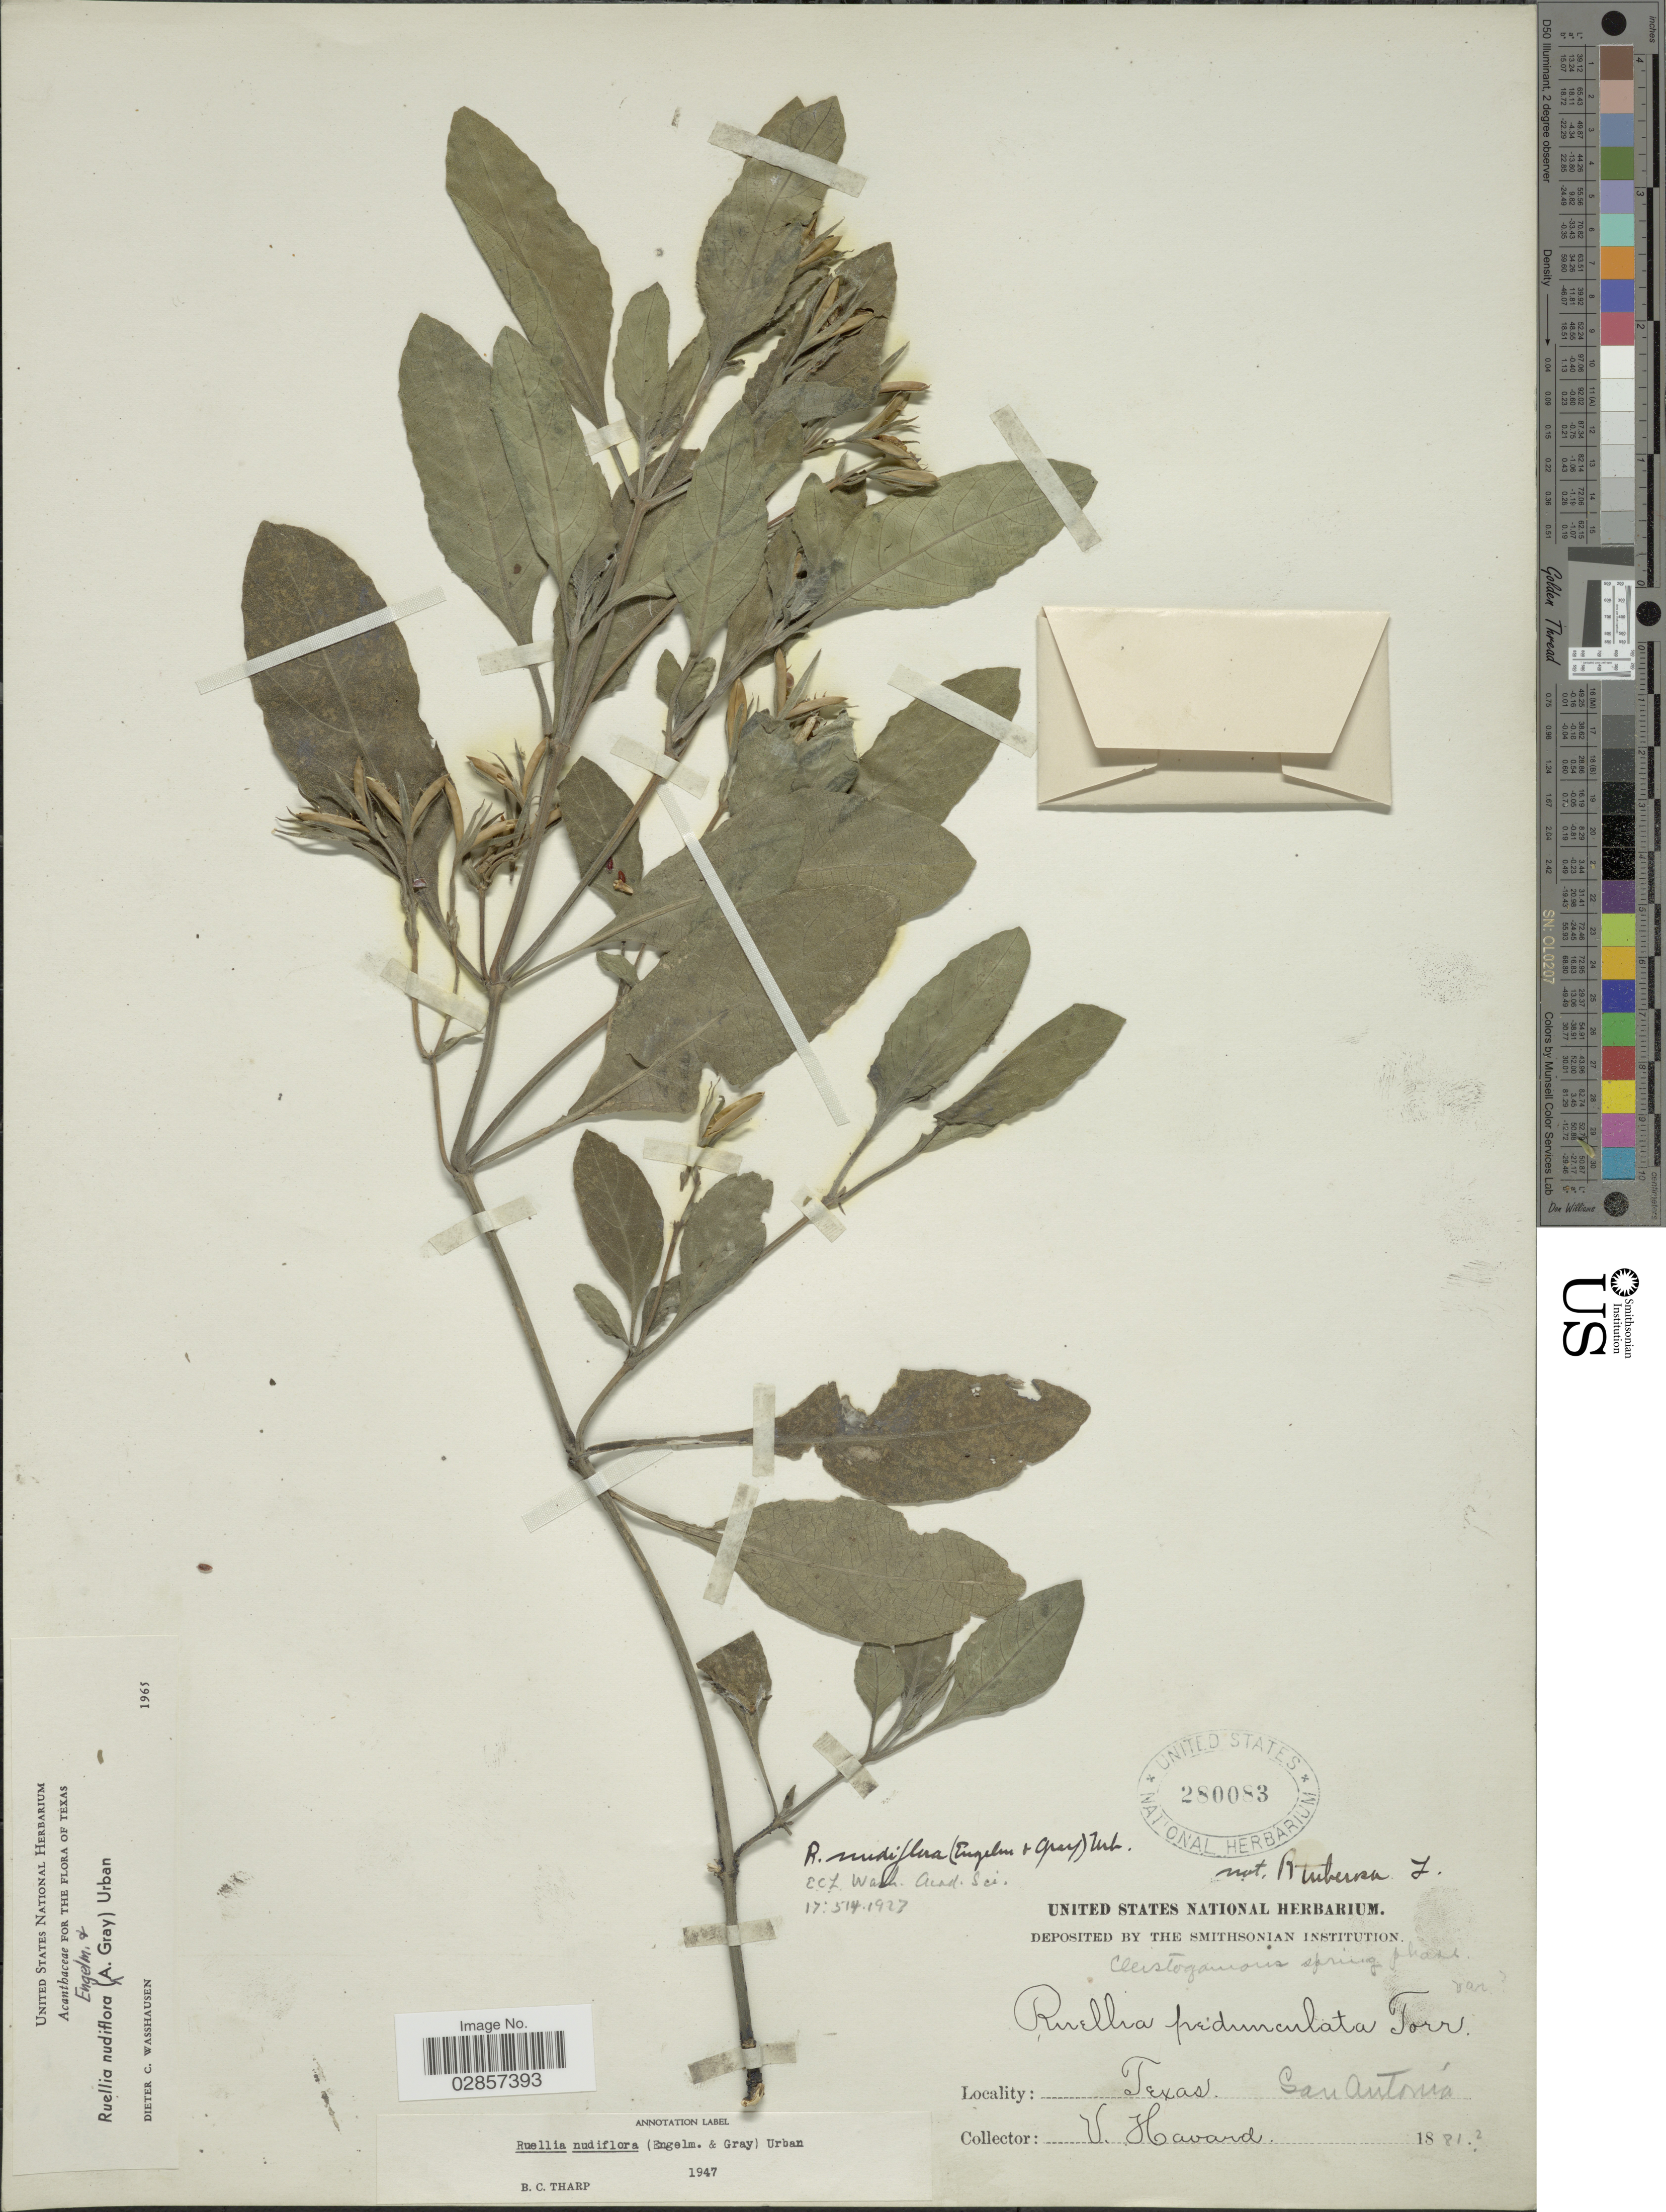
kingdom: Plantae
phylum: Tracheophyta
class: Magnoliopsida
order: Lamiales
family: Acanthaceae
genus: Ruellia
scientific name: Ruellia nudiflora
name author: (Engelm. & A. Gray) Urb.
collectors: V. Havard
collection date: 1881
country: United States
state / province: Texas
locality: San Antonio.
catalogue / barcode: US 280083